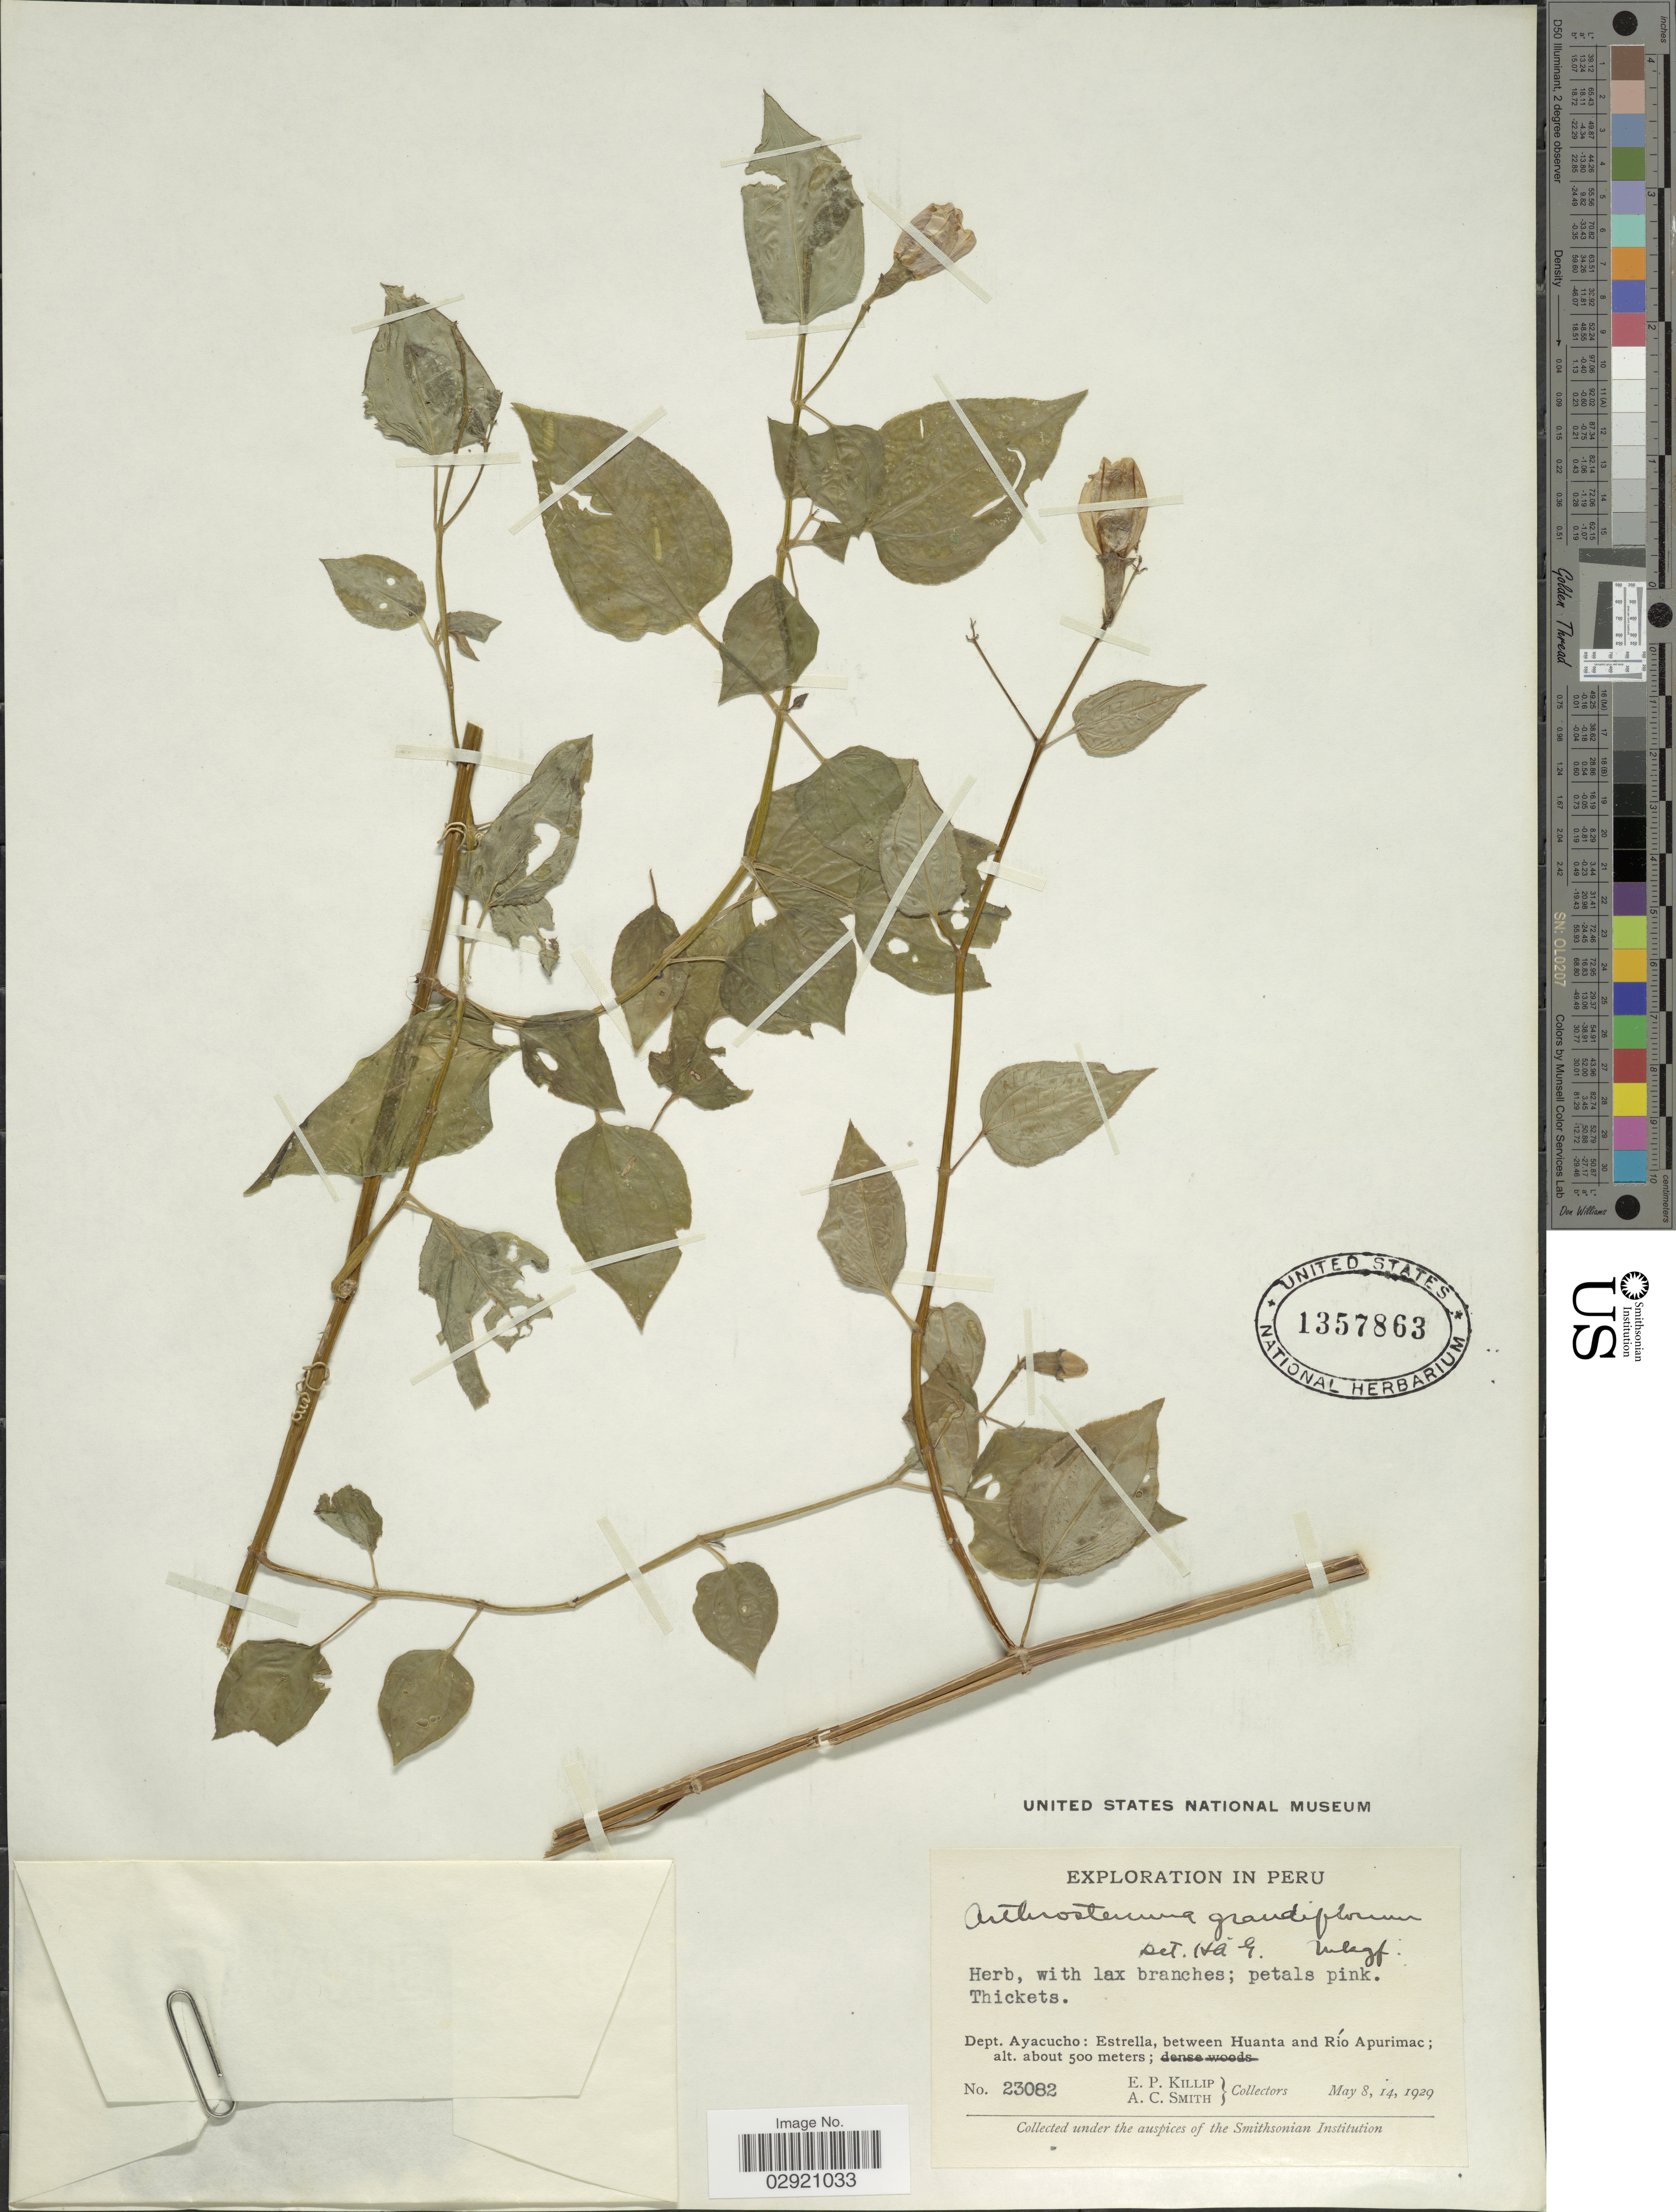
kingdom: Plantae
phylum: Tracheophyta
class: Magnoliopsida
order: Myrtales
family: Melastomataceae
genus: Arthrostemma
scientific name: Arthrostemma ciliatum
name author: Pav. ex D. Don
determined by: Strong, Mark T., (BOT), Smithsonian Institution - National Museum of Natural History (UNITED STATES)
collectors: E. P. Killip & A. C. Smith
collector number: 23082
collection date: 1929-05-08/1929-05-14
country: Peru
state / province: Ayacucho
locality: Dept. Ayacucho: Estrella, between Huanta and Río Apurimac.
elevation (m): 500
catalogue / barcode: US 1357863